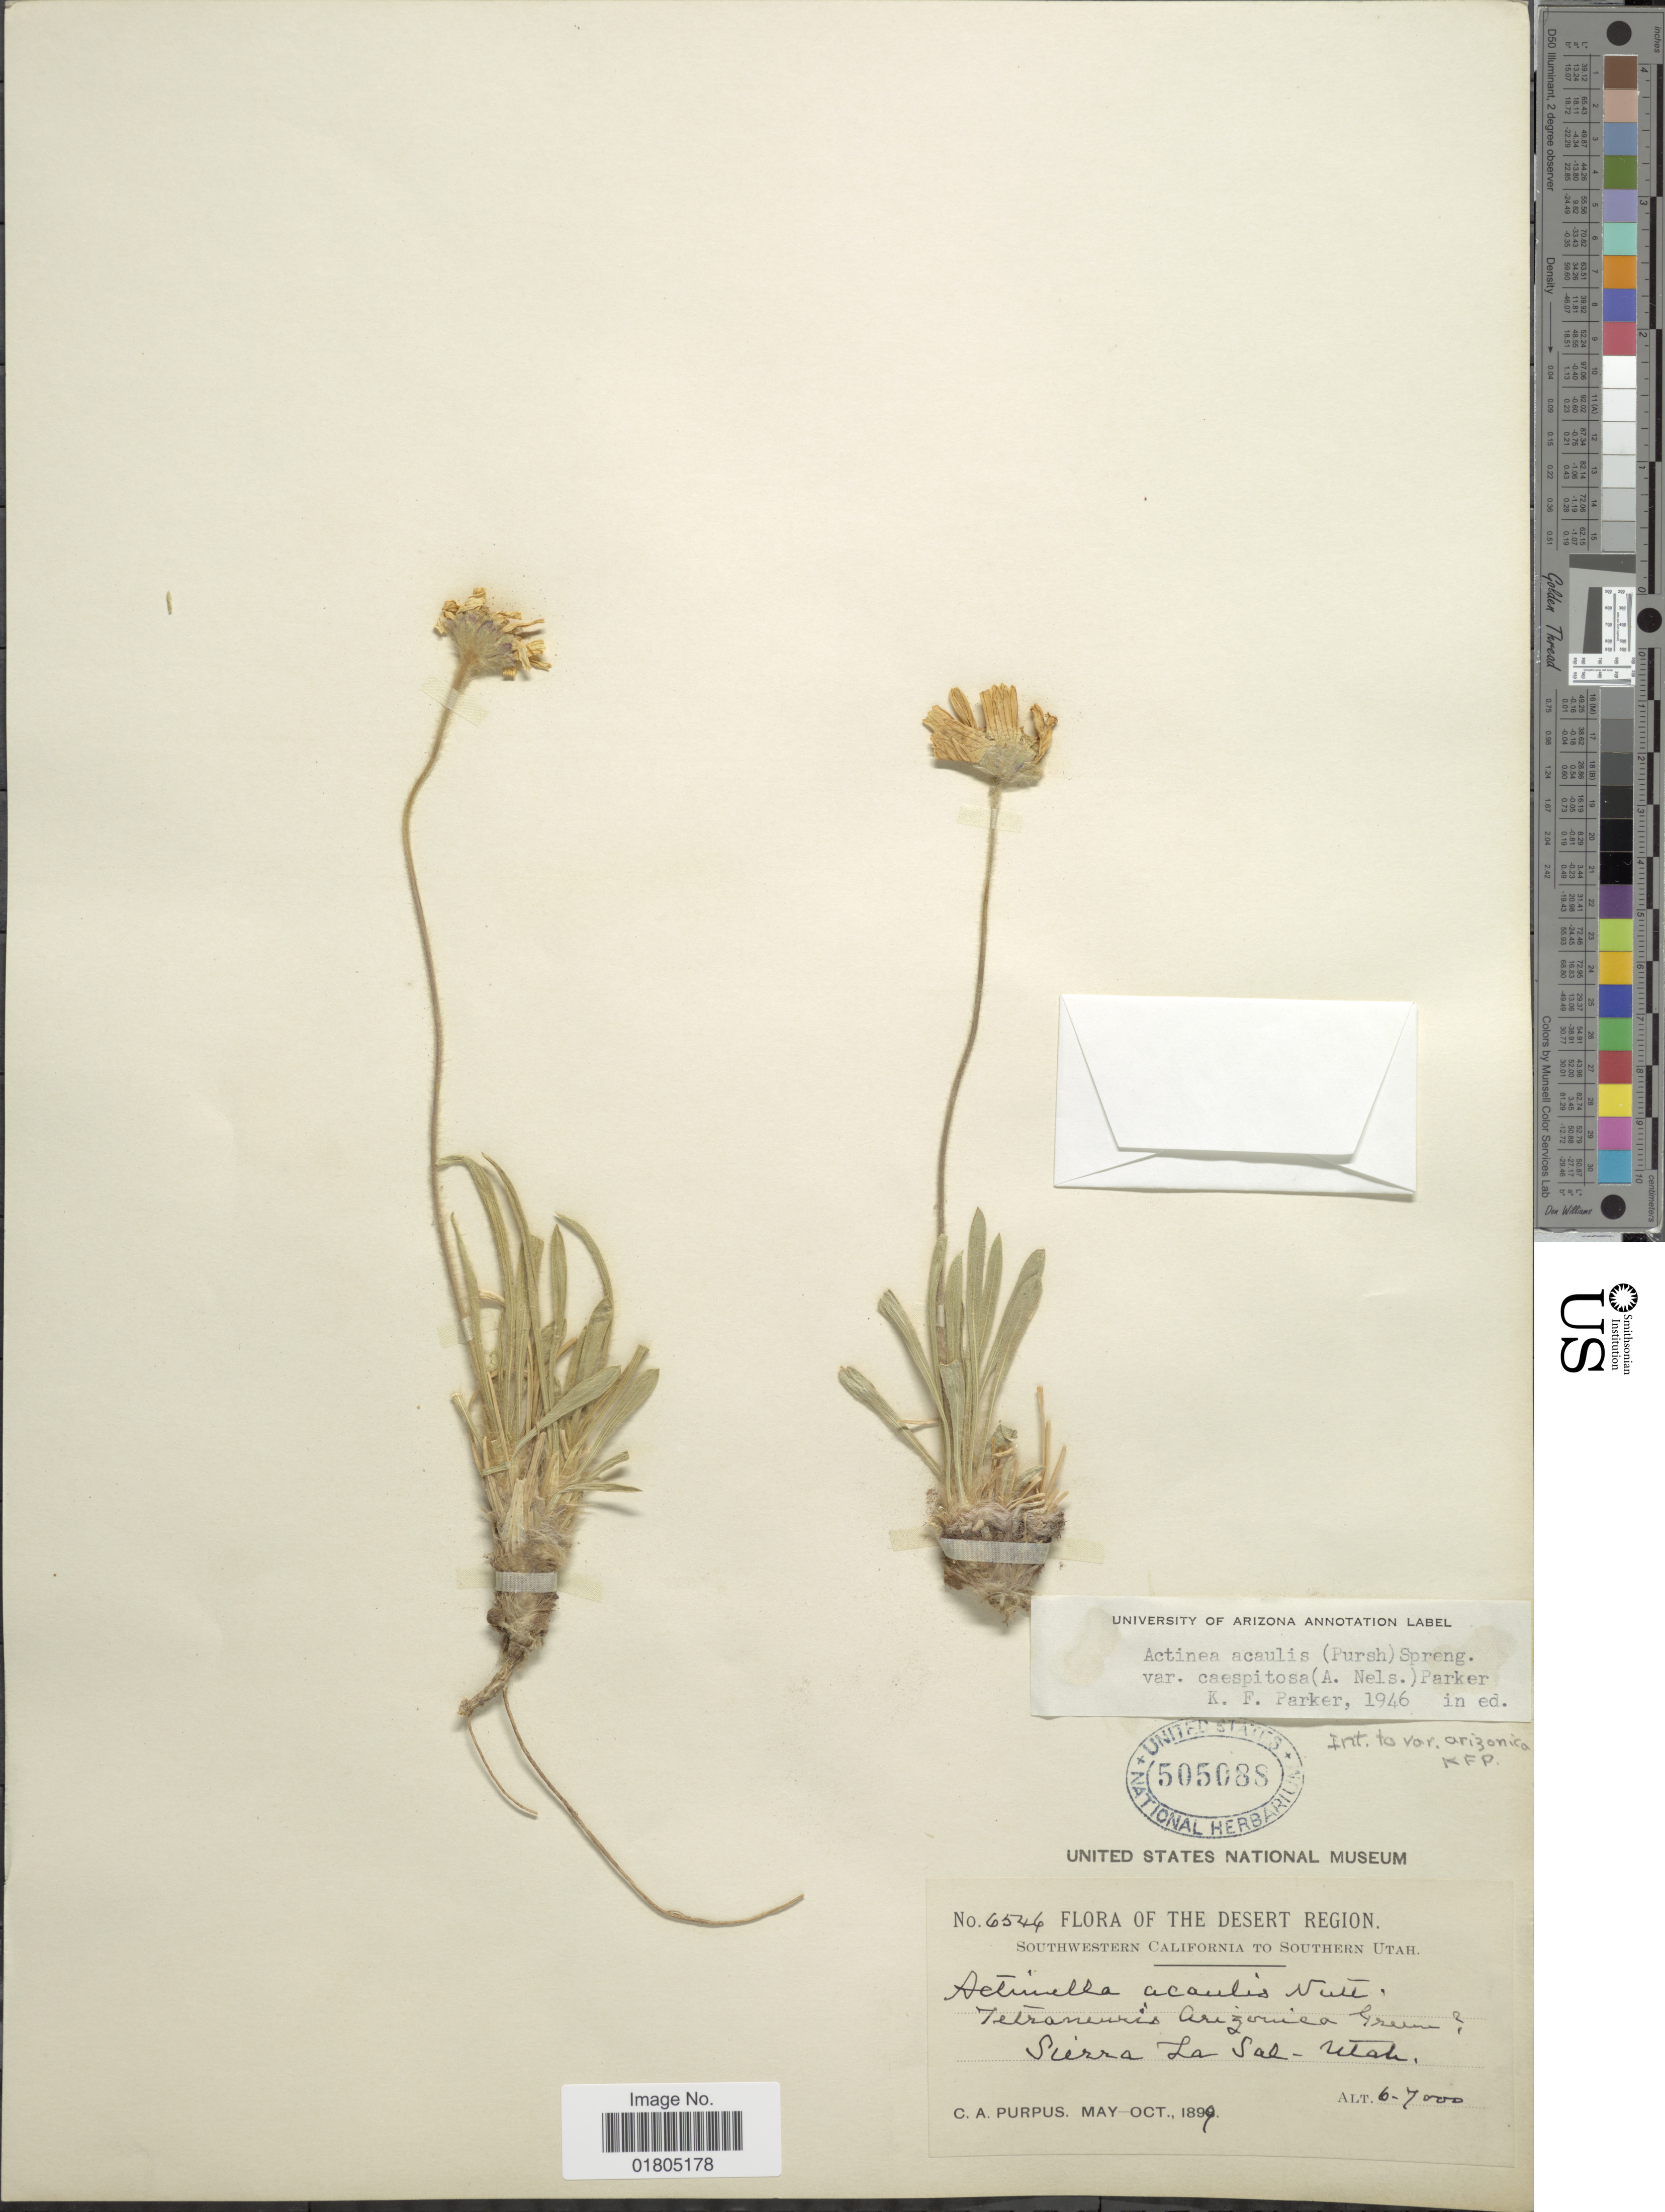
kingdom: Plantae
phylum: Tracheophyta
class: Magnoliopsida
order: Asterales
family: Asteraceae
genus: Actinea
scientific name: Actinea acaulis var. caespitosa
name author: (A. Nelson) K.F. Parker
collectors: C. A. Purpus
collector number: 6546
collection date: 1899-05/1899-10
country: United States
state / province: Utah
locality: The Desert of Region, Sierra La Sal, Utah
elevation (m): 1829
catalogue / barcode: US 505088